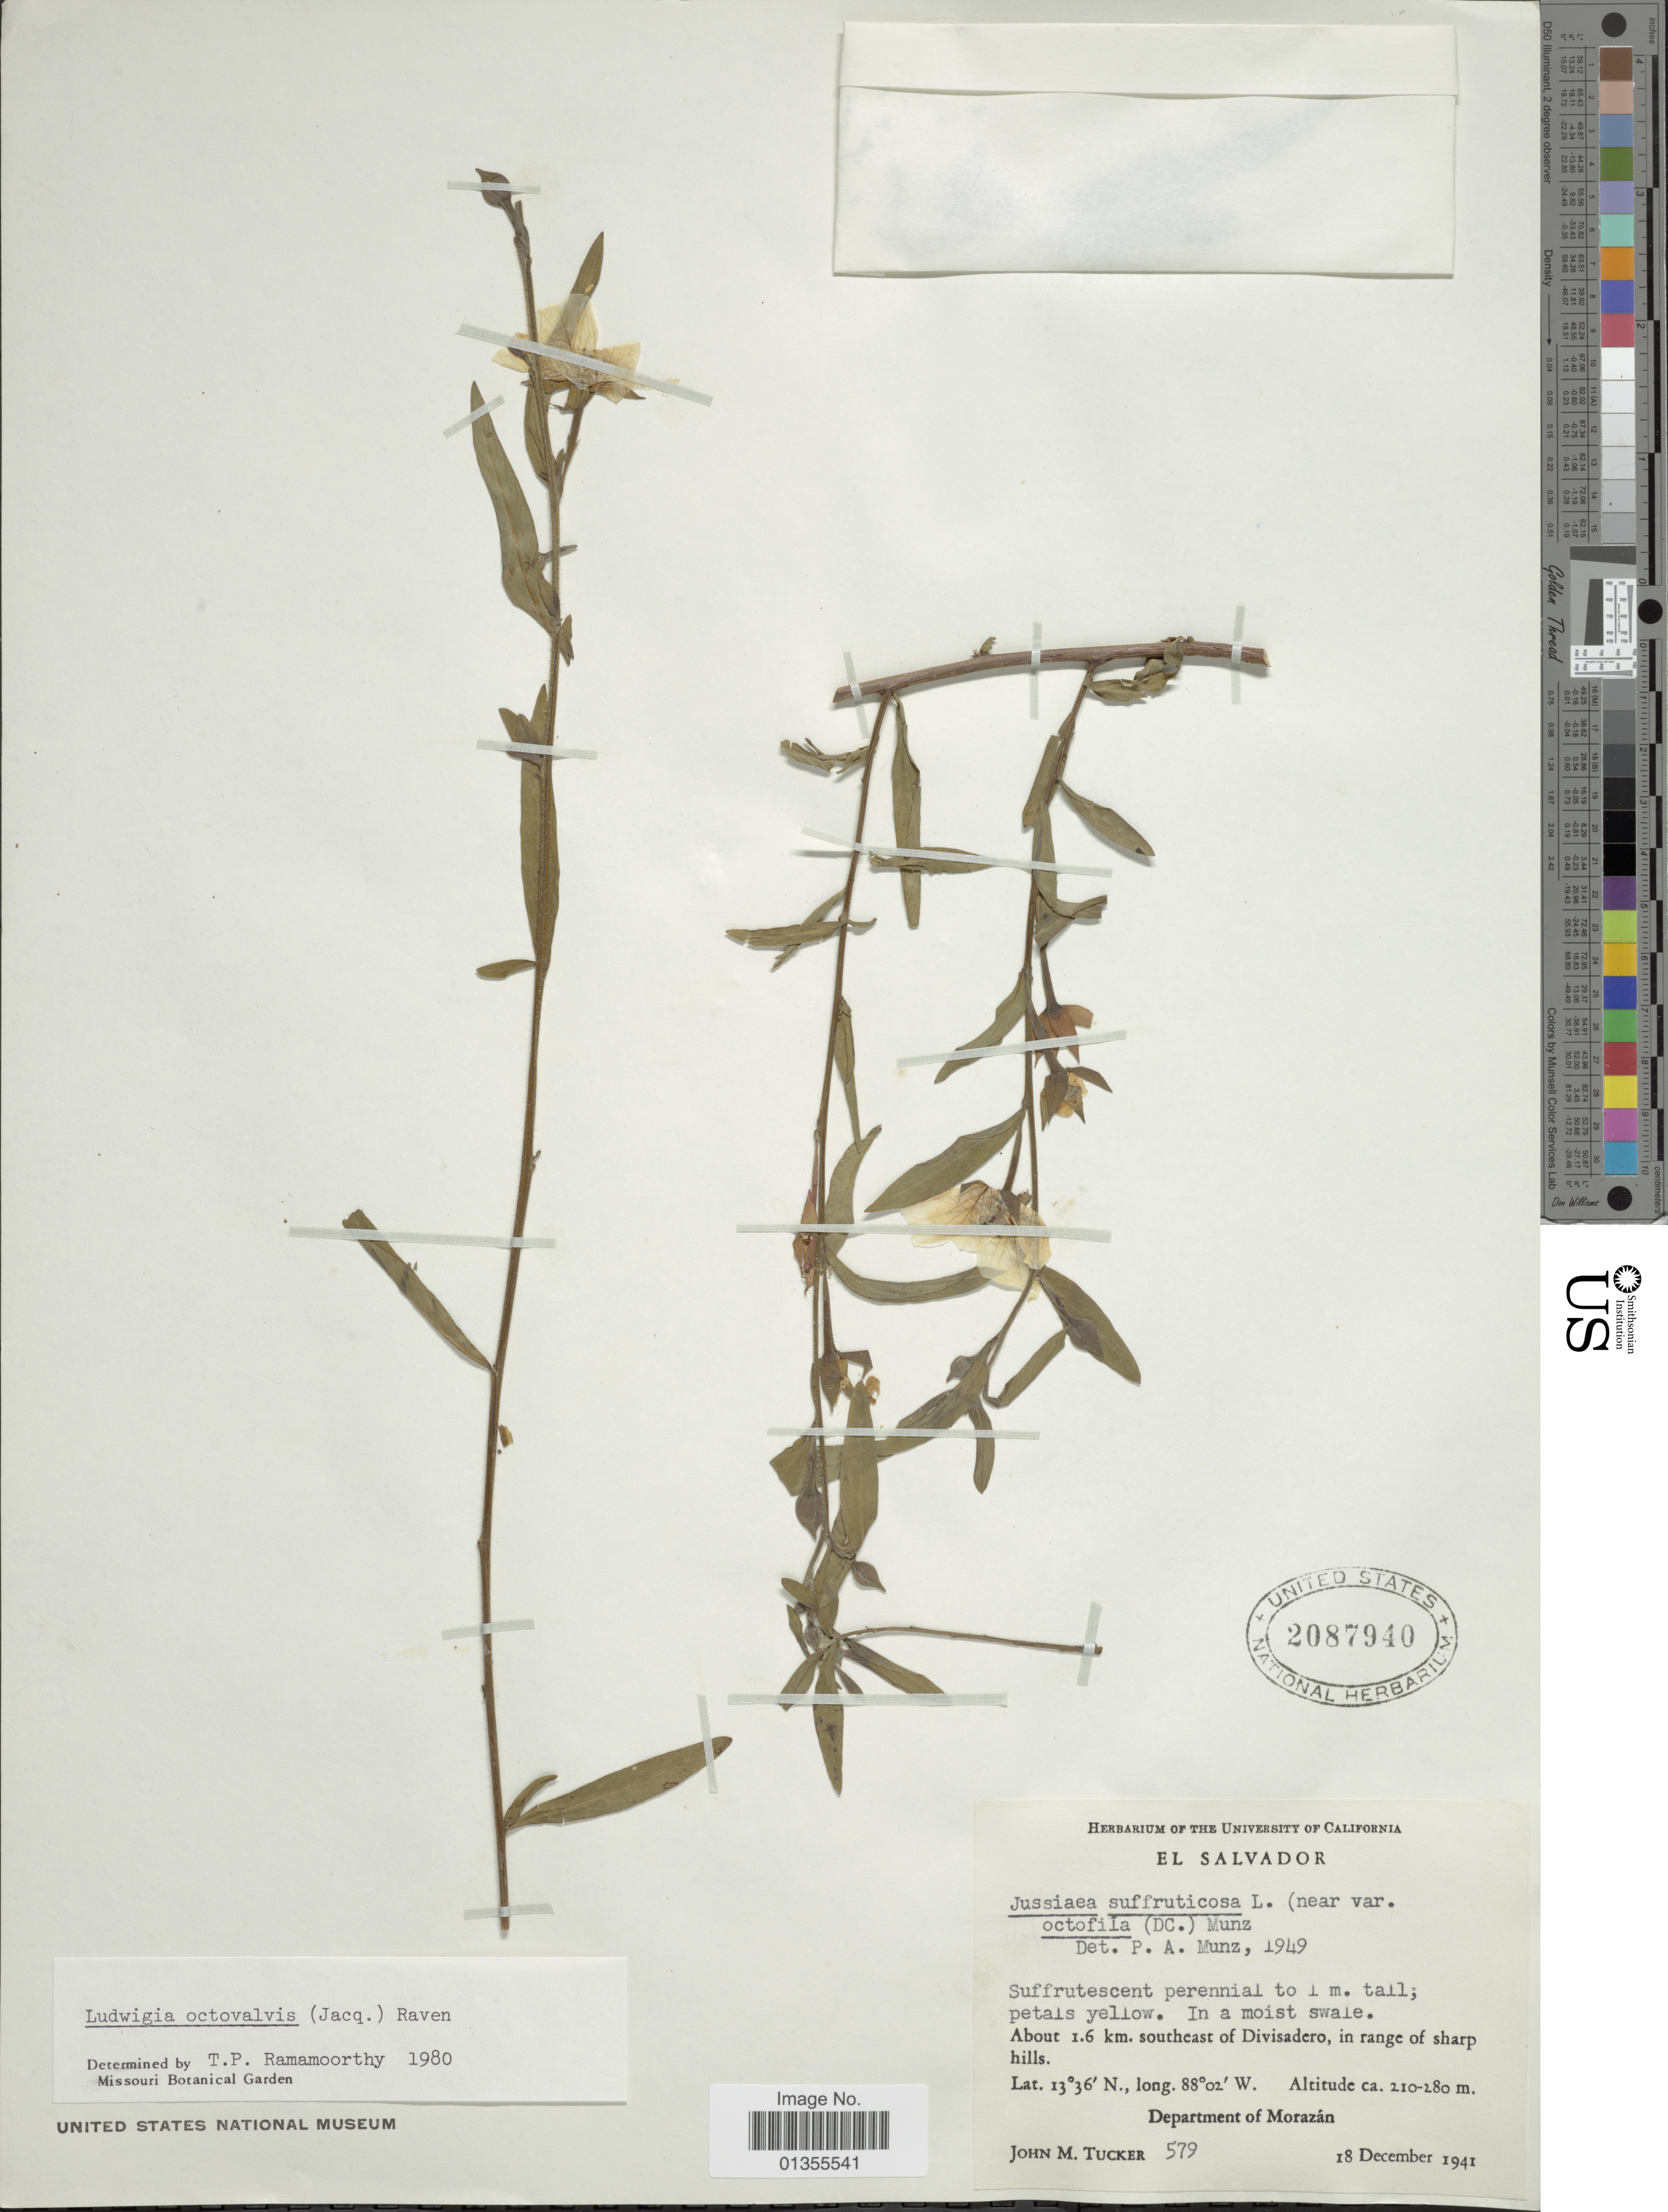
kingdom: Plantae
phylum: Tracheophyta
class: Magnoliopsida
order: Myrtales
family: Onagraceae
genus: Ludwigia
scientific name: Ludwigia octovalvis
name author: (Jacq.) P.H. Raven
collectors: J. M. Tucker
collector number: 579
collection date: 1941-12-18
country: El Salvador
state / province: Morazan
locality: About 1.6 km. southeast of Divisadero, in range of sharp hills. Department of Morazán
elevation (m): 210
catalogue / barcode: US 2087940